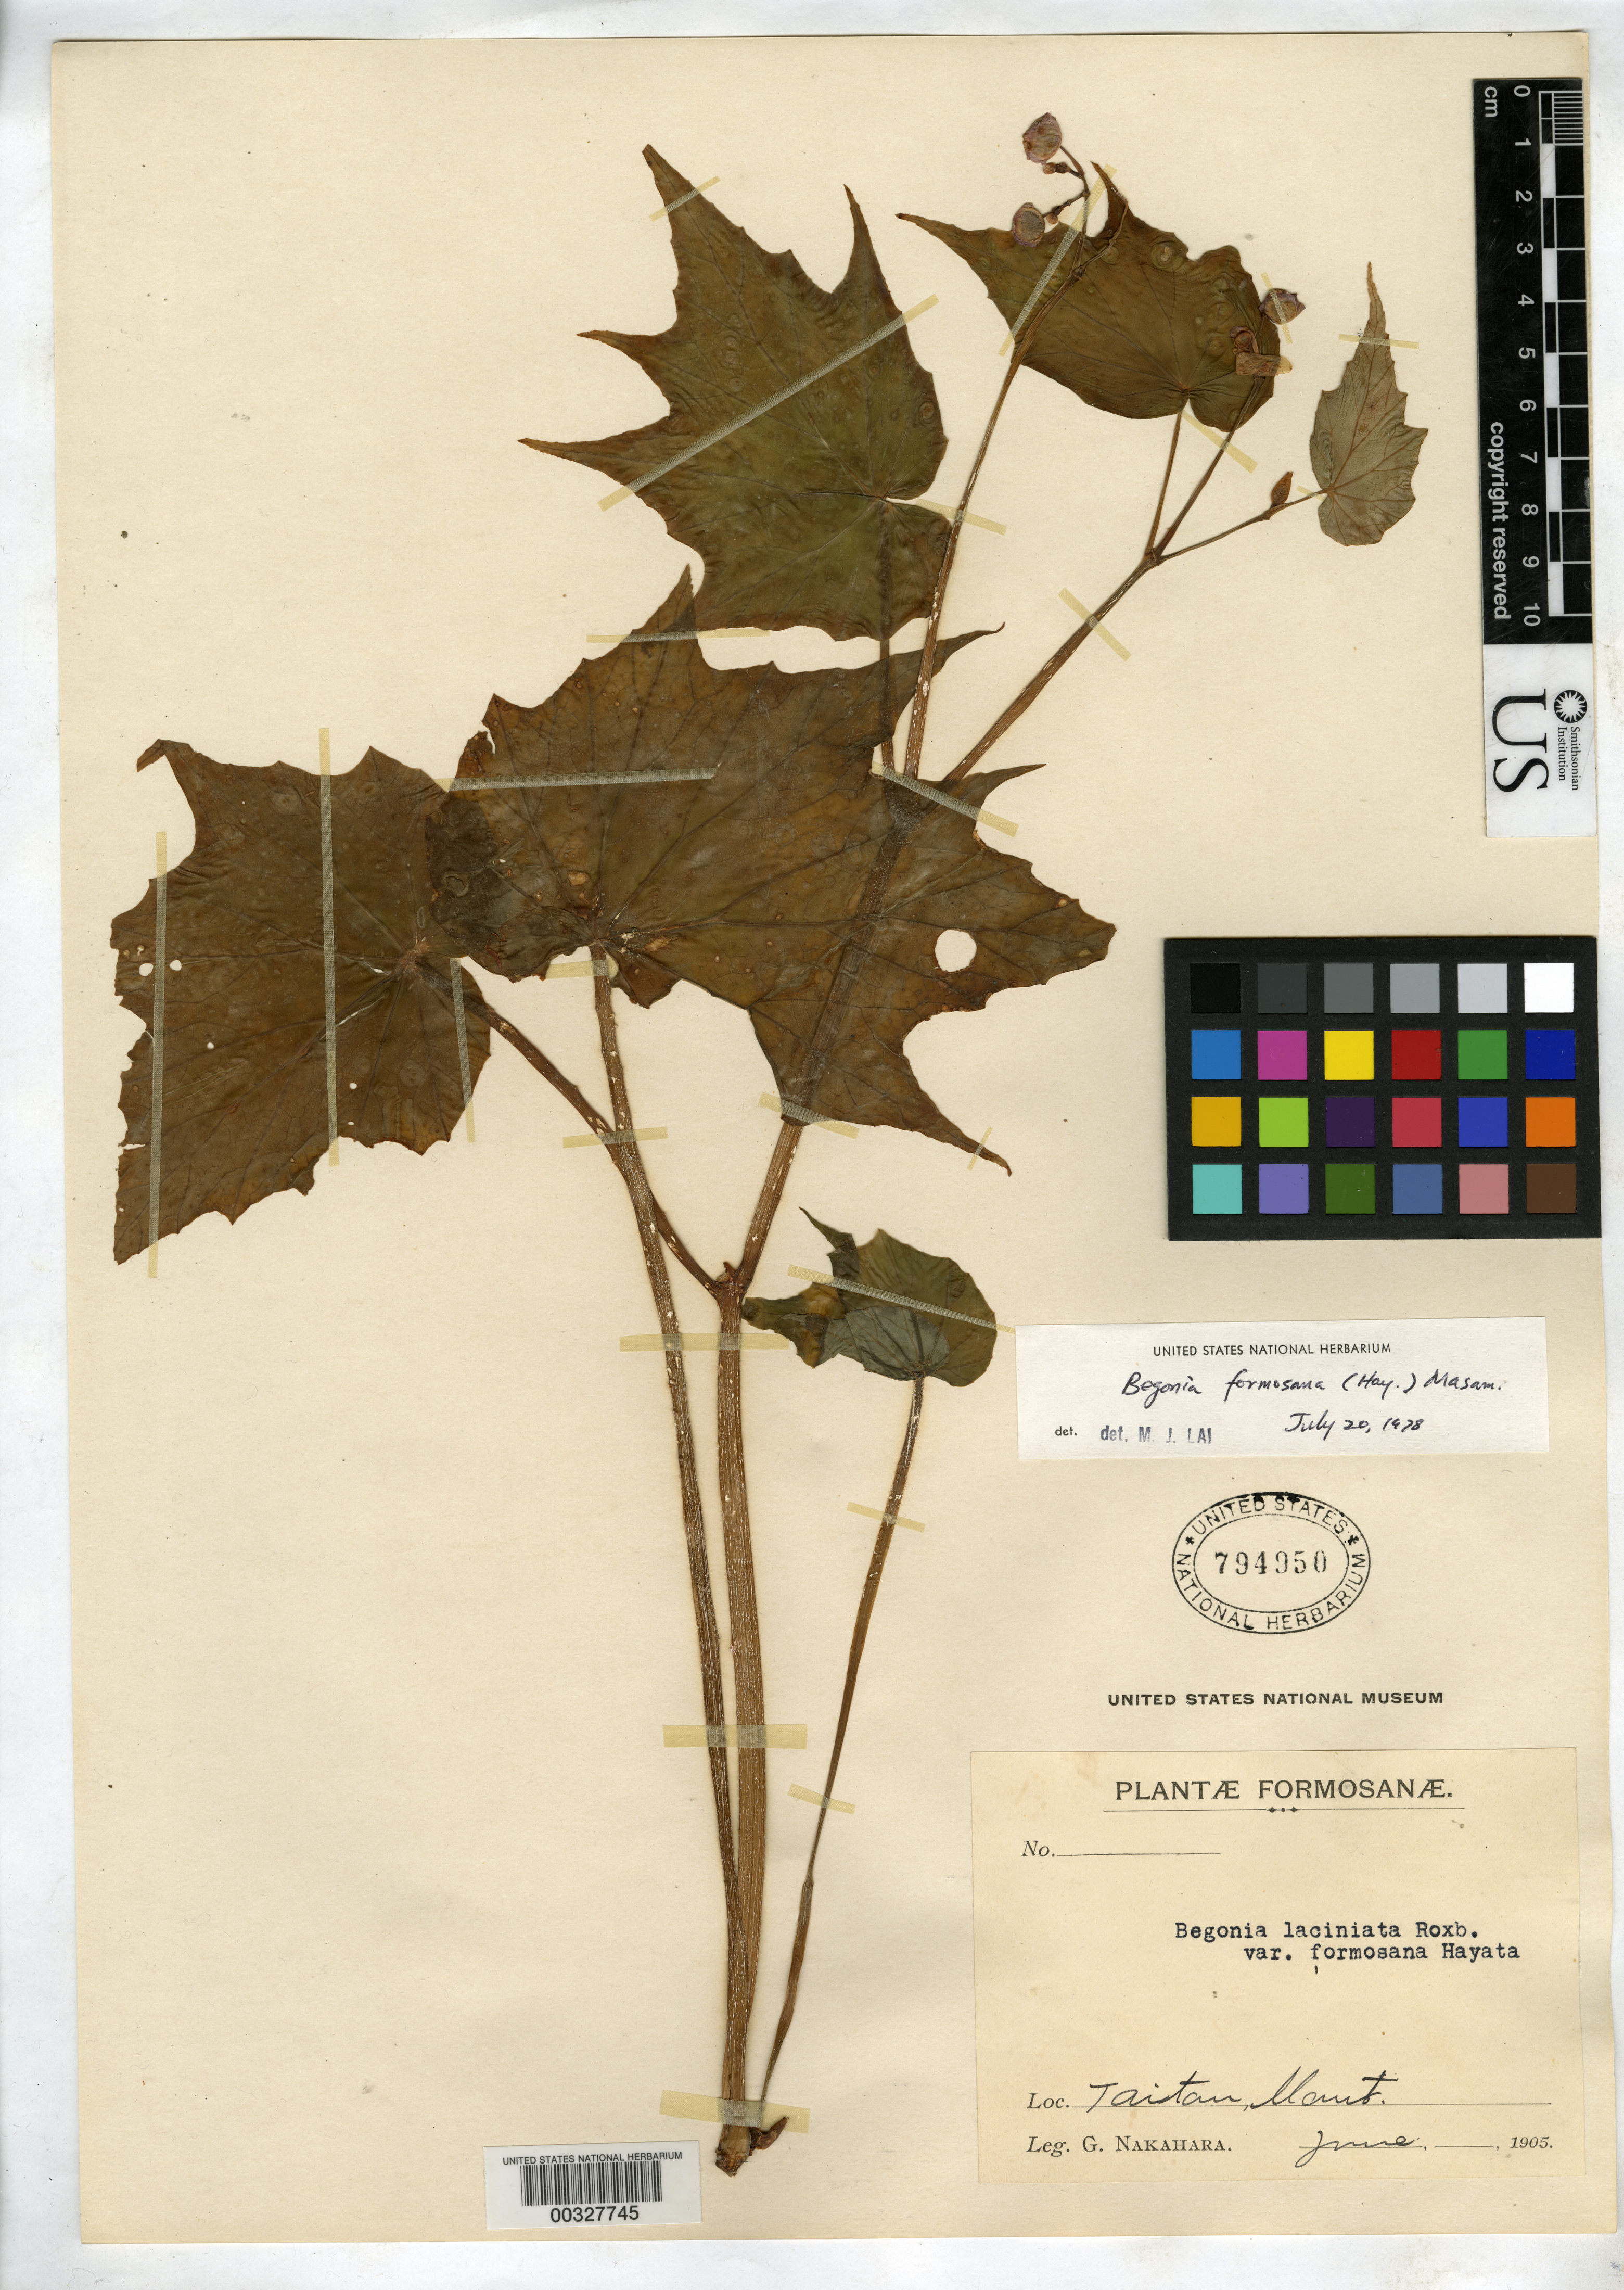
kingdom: Plantae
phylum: Tracheophyta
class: Magnoliopsida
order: Cucurbitales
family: Begoniaceae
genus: Begonia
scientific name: Begonia formosana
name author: (Hayata) Masam.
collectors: G. Nakahara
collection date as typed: Jun 1905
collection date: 1905-06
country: Taiwan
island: Taiwan [Formosa]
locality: Taitan, manit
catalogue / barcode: US 794950